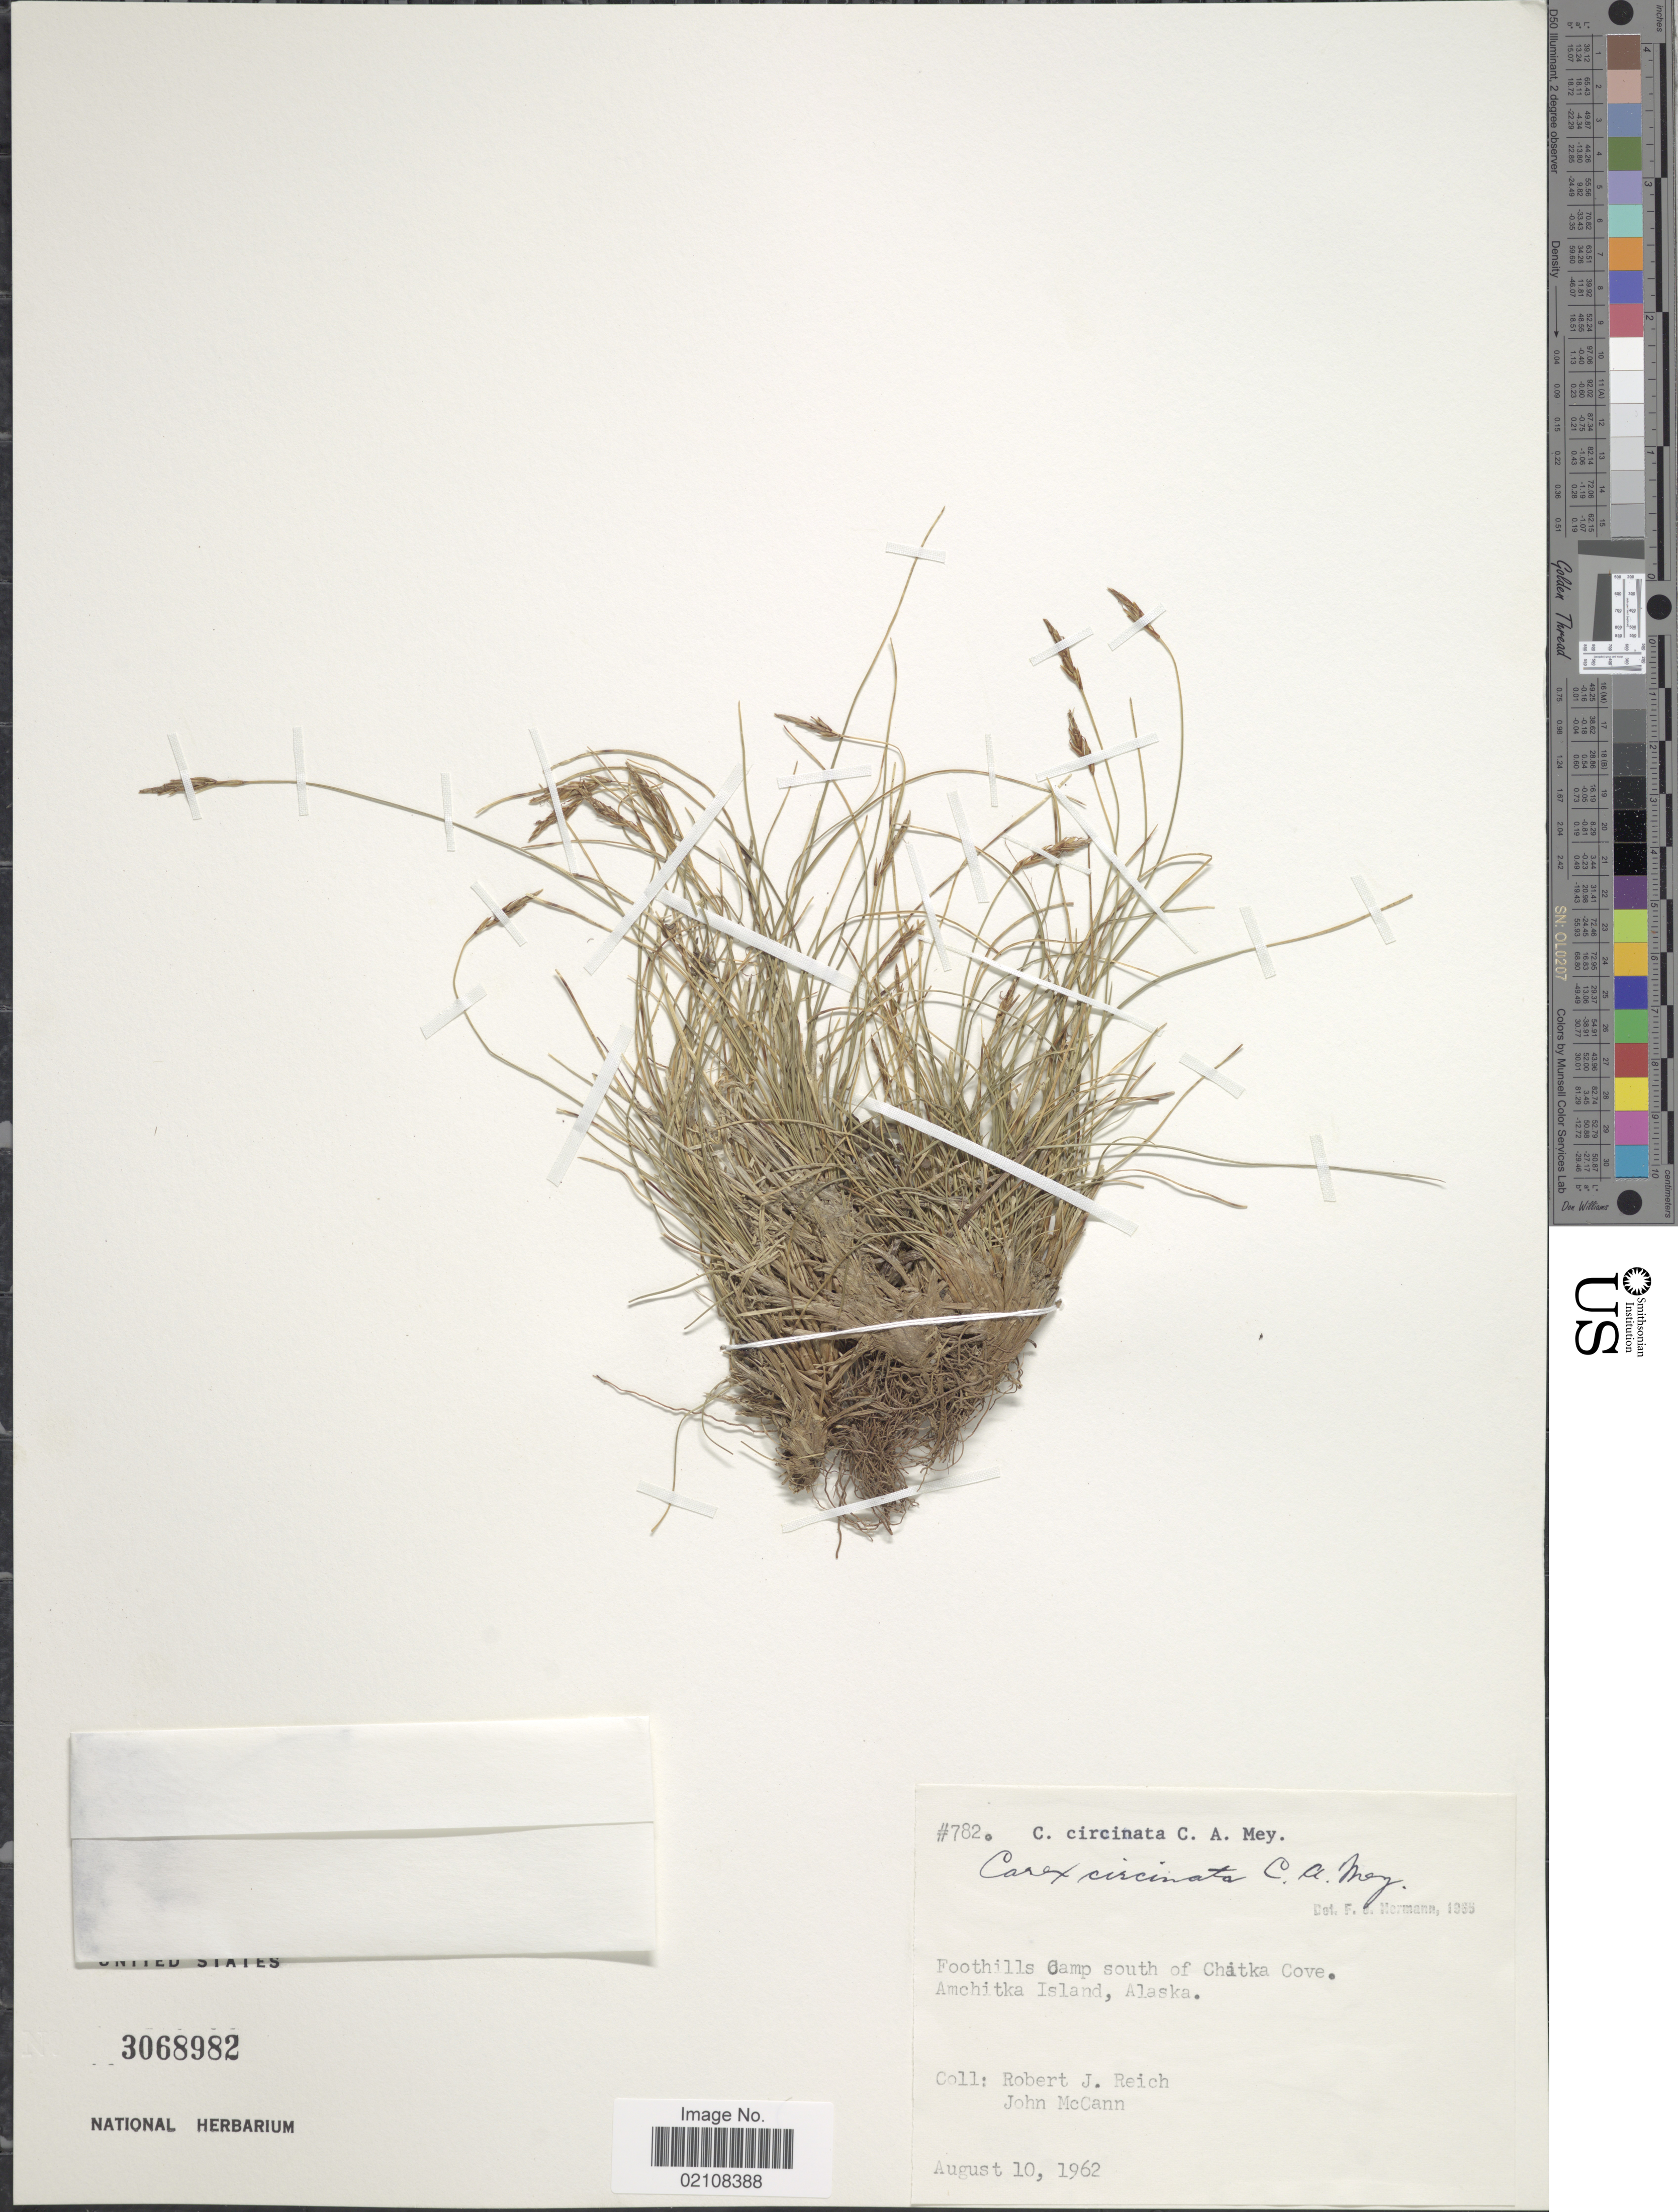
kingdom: Plantae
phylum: Tracheophyta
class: Liliopsida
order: Poales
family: Cyperaceae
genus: Carex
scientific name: Carex circinata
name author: C.A. Mey.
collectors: R. Reich & J. McCann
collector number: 782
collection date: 1962-08-10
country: United States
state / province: Alaska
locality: Foothills Camp south of Chatka Cove. Amchitka Island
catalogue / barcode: US 3068982